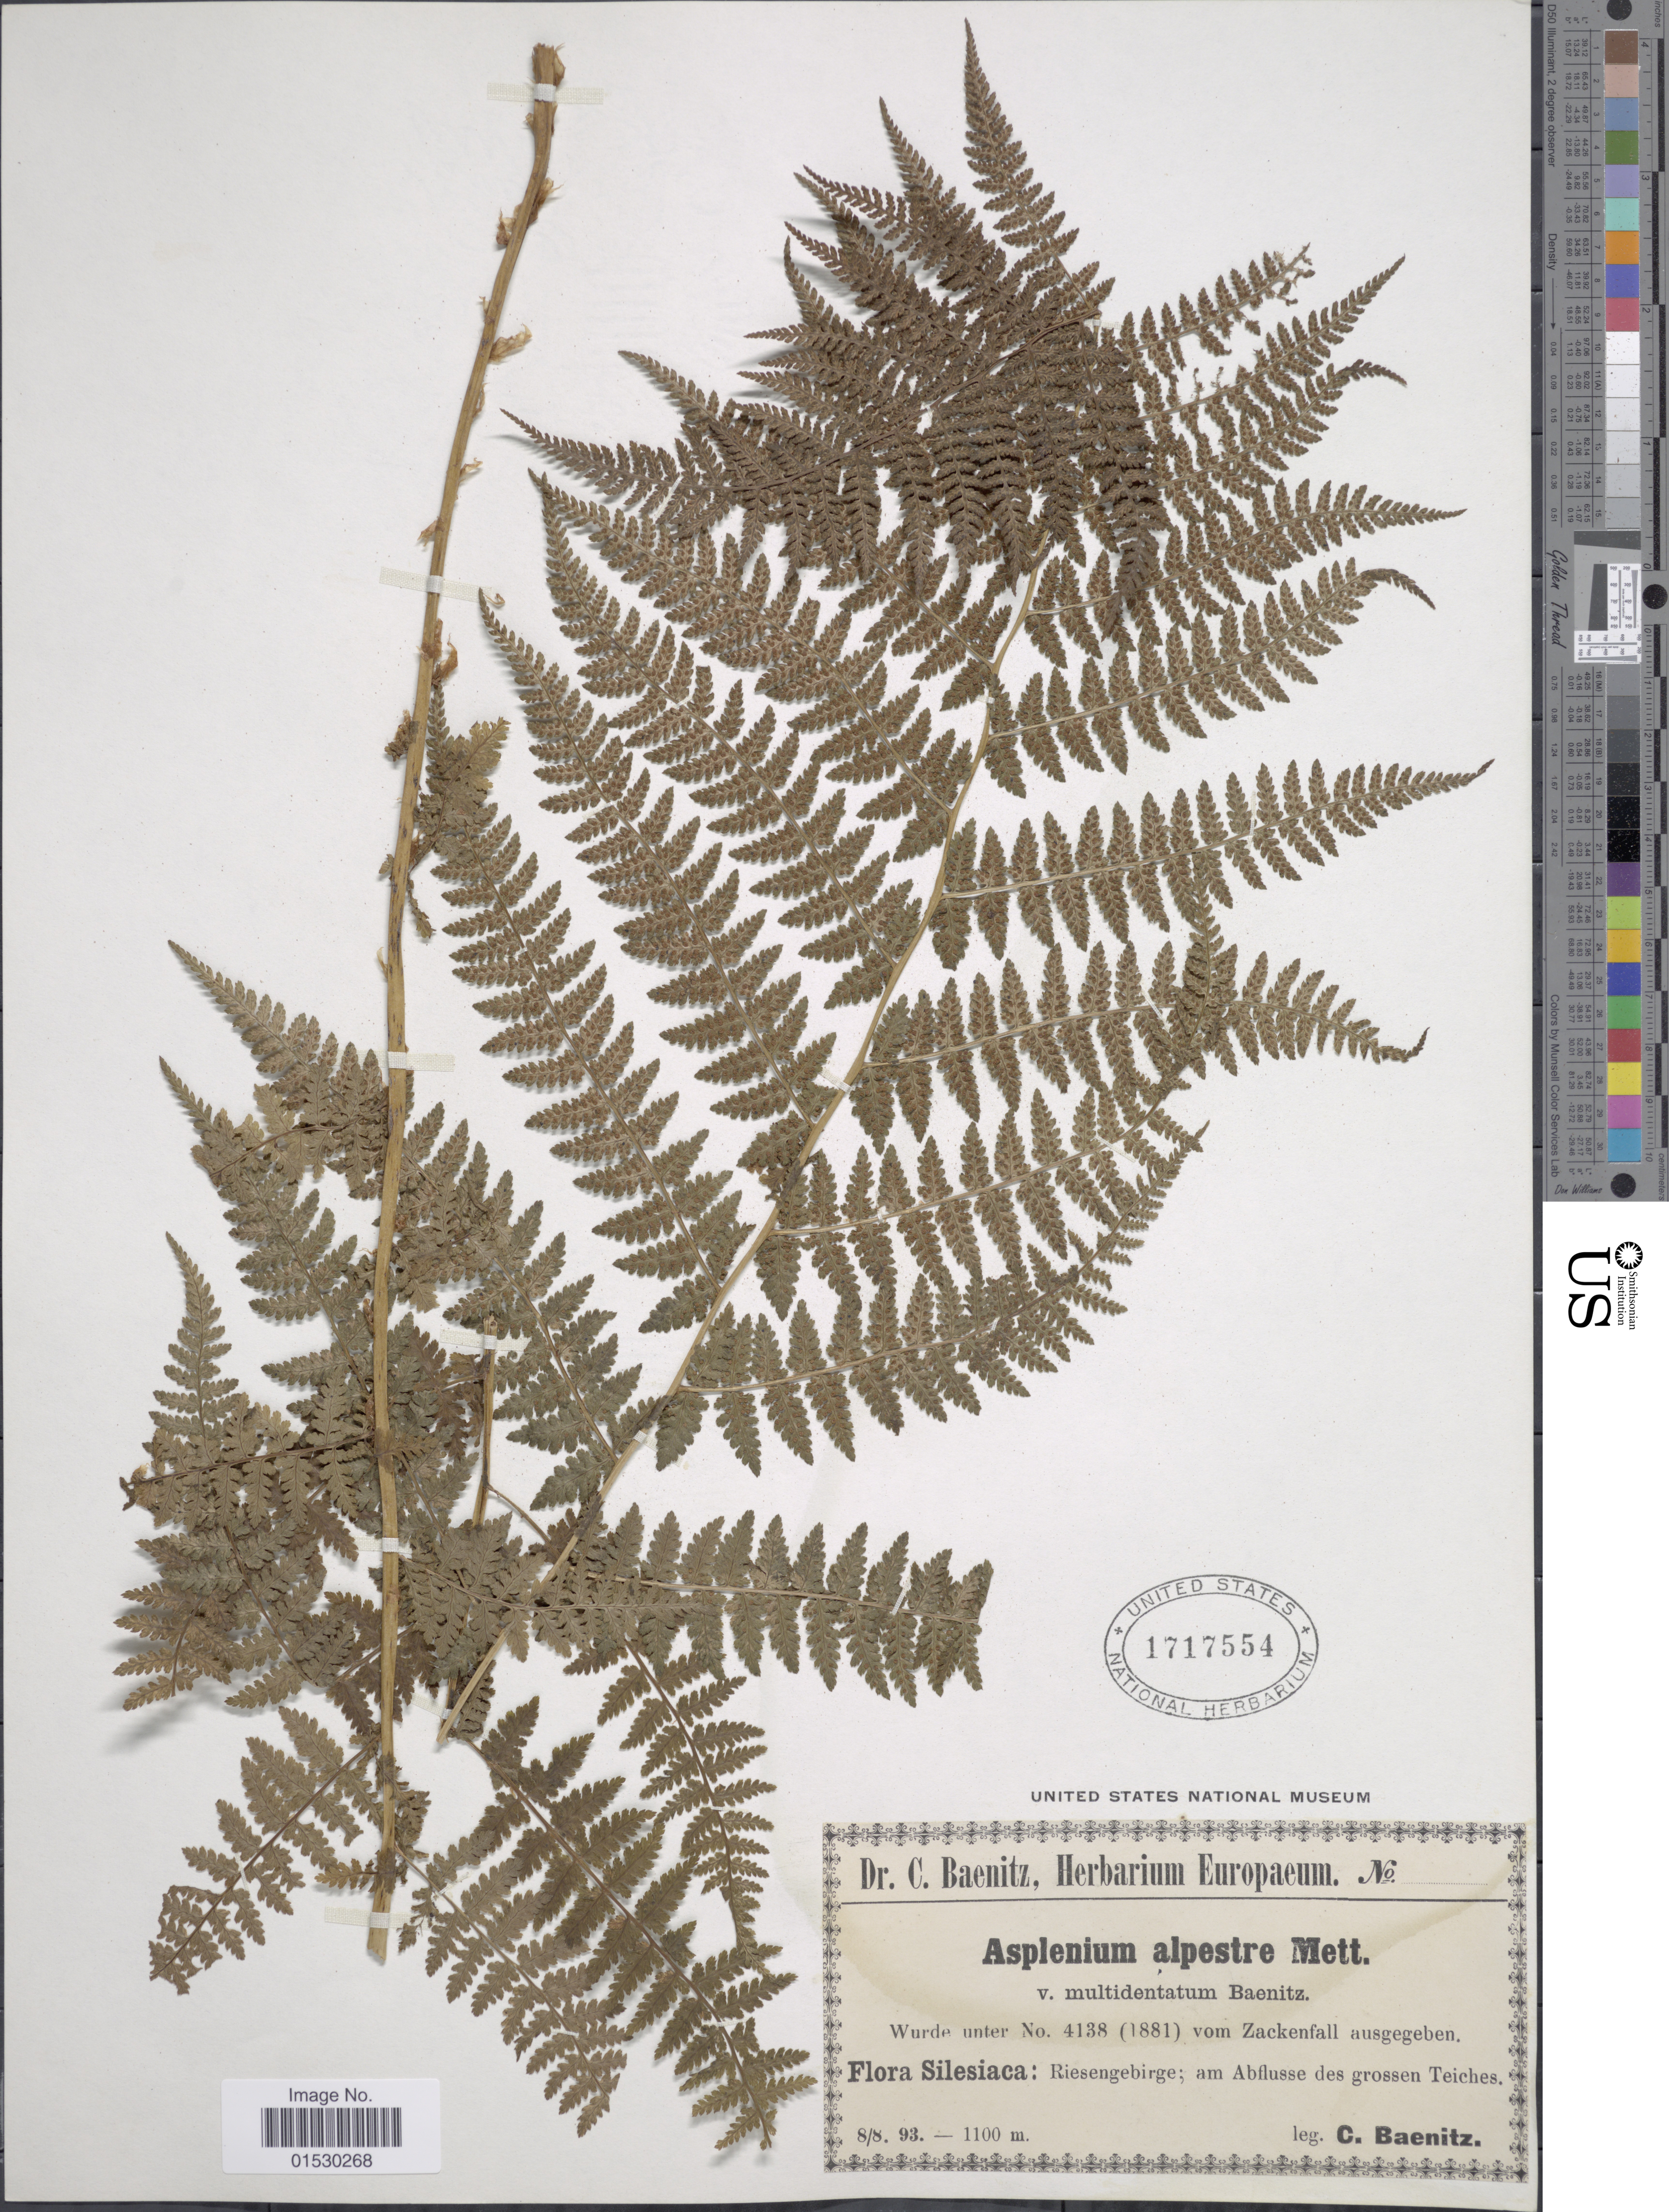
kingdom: Plantae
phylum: Tracheophyta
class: Polypodiopsida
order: Polypodiales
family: Athyriaceae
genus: Athyrium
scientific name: Athyrium alpestre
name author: (Hoppe) Rylands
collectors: C. G. Baenitz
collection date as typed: Transcribed d/m/y: 8/8/93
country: Poland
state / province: Dolnoslaskie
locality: Silesiaca: Riesengebirge; am Abflusse des grossen Teiches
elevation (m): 1100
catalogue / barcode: US 1717554